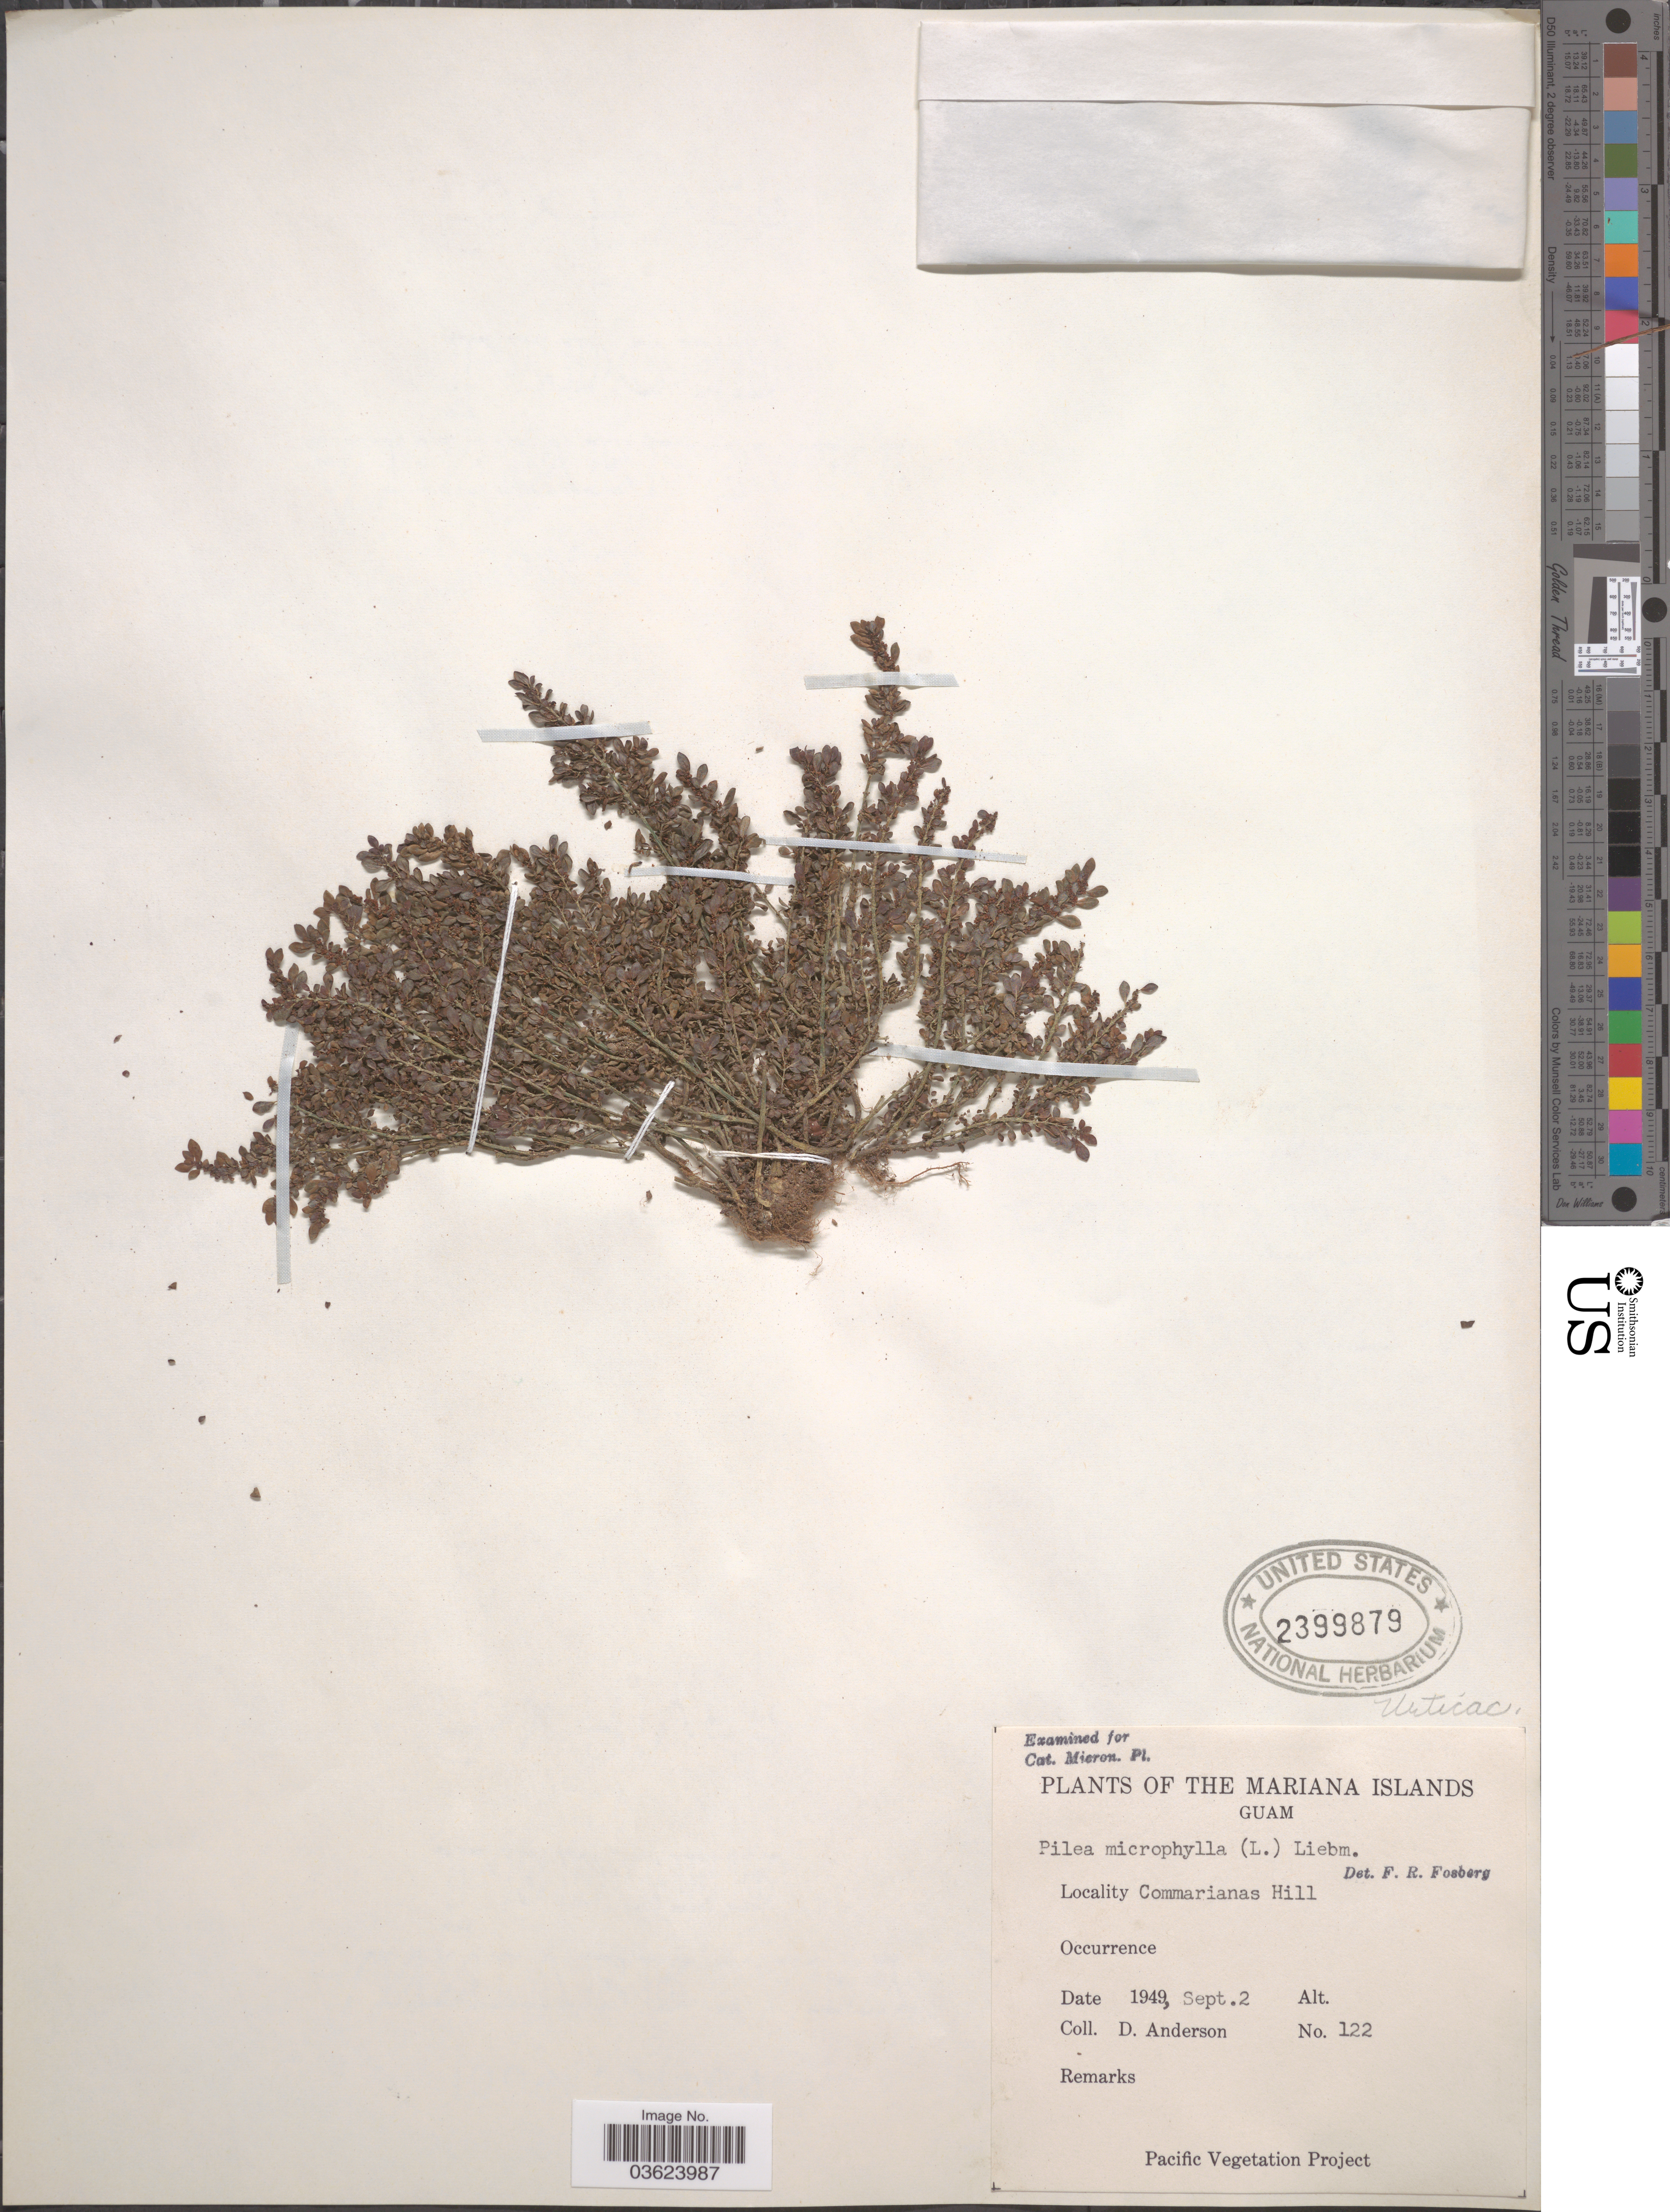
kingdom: Plantae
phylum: Tracheophyta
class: Magnoliopsida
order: Rosales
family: Urticaceae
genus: Pilea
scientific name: Pilea microphylla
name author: (L.) Liebm.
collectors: D. Anderson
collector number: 122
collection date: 1949-09-02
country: Guam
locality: The Mariana Islands. Commarianas Hill.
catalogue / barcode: US 2399879